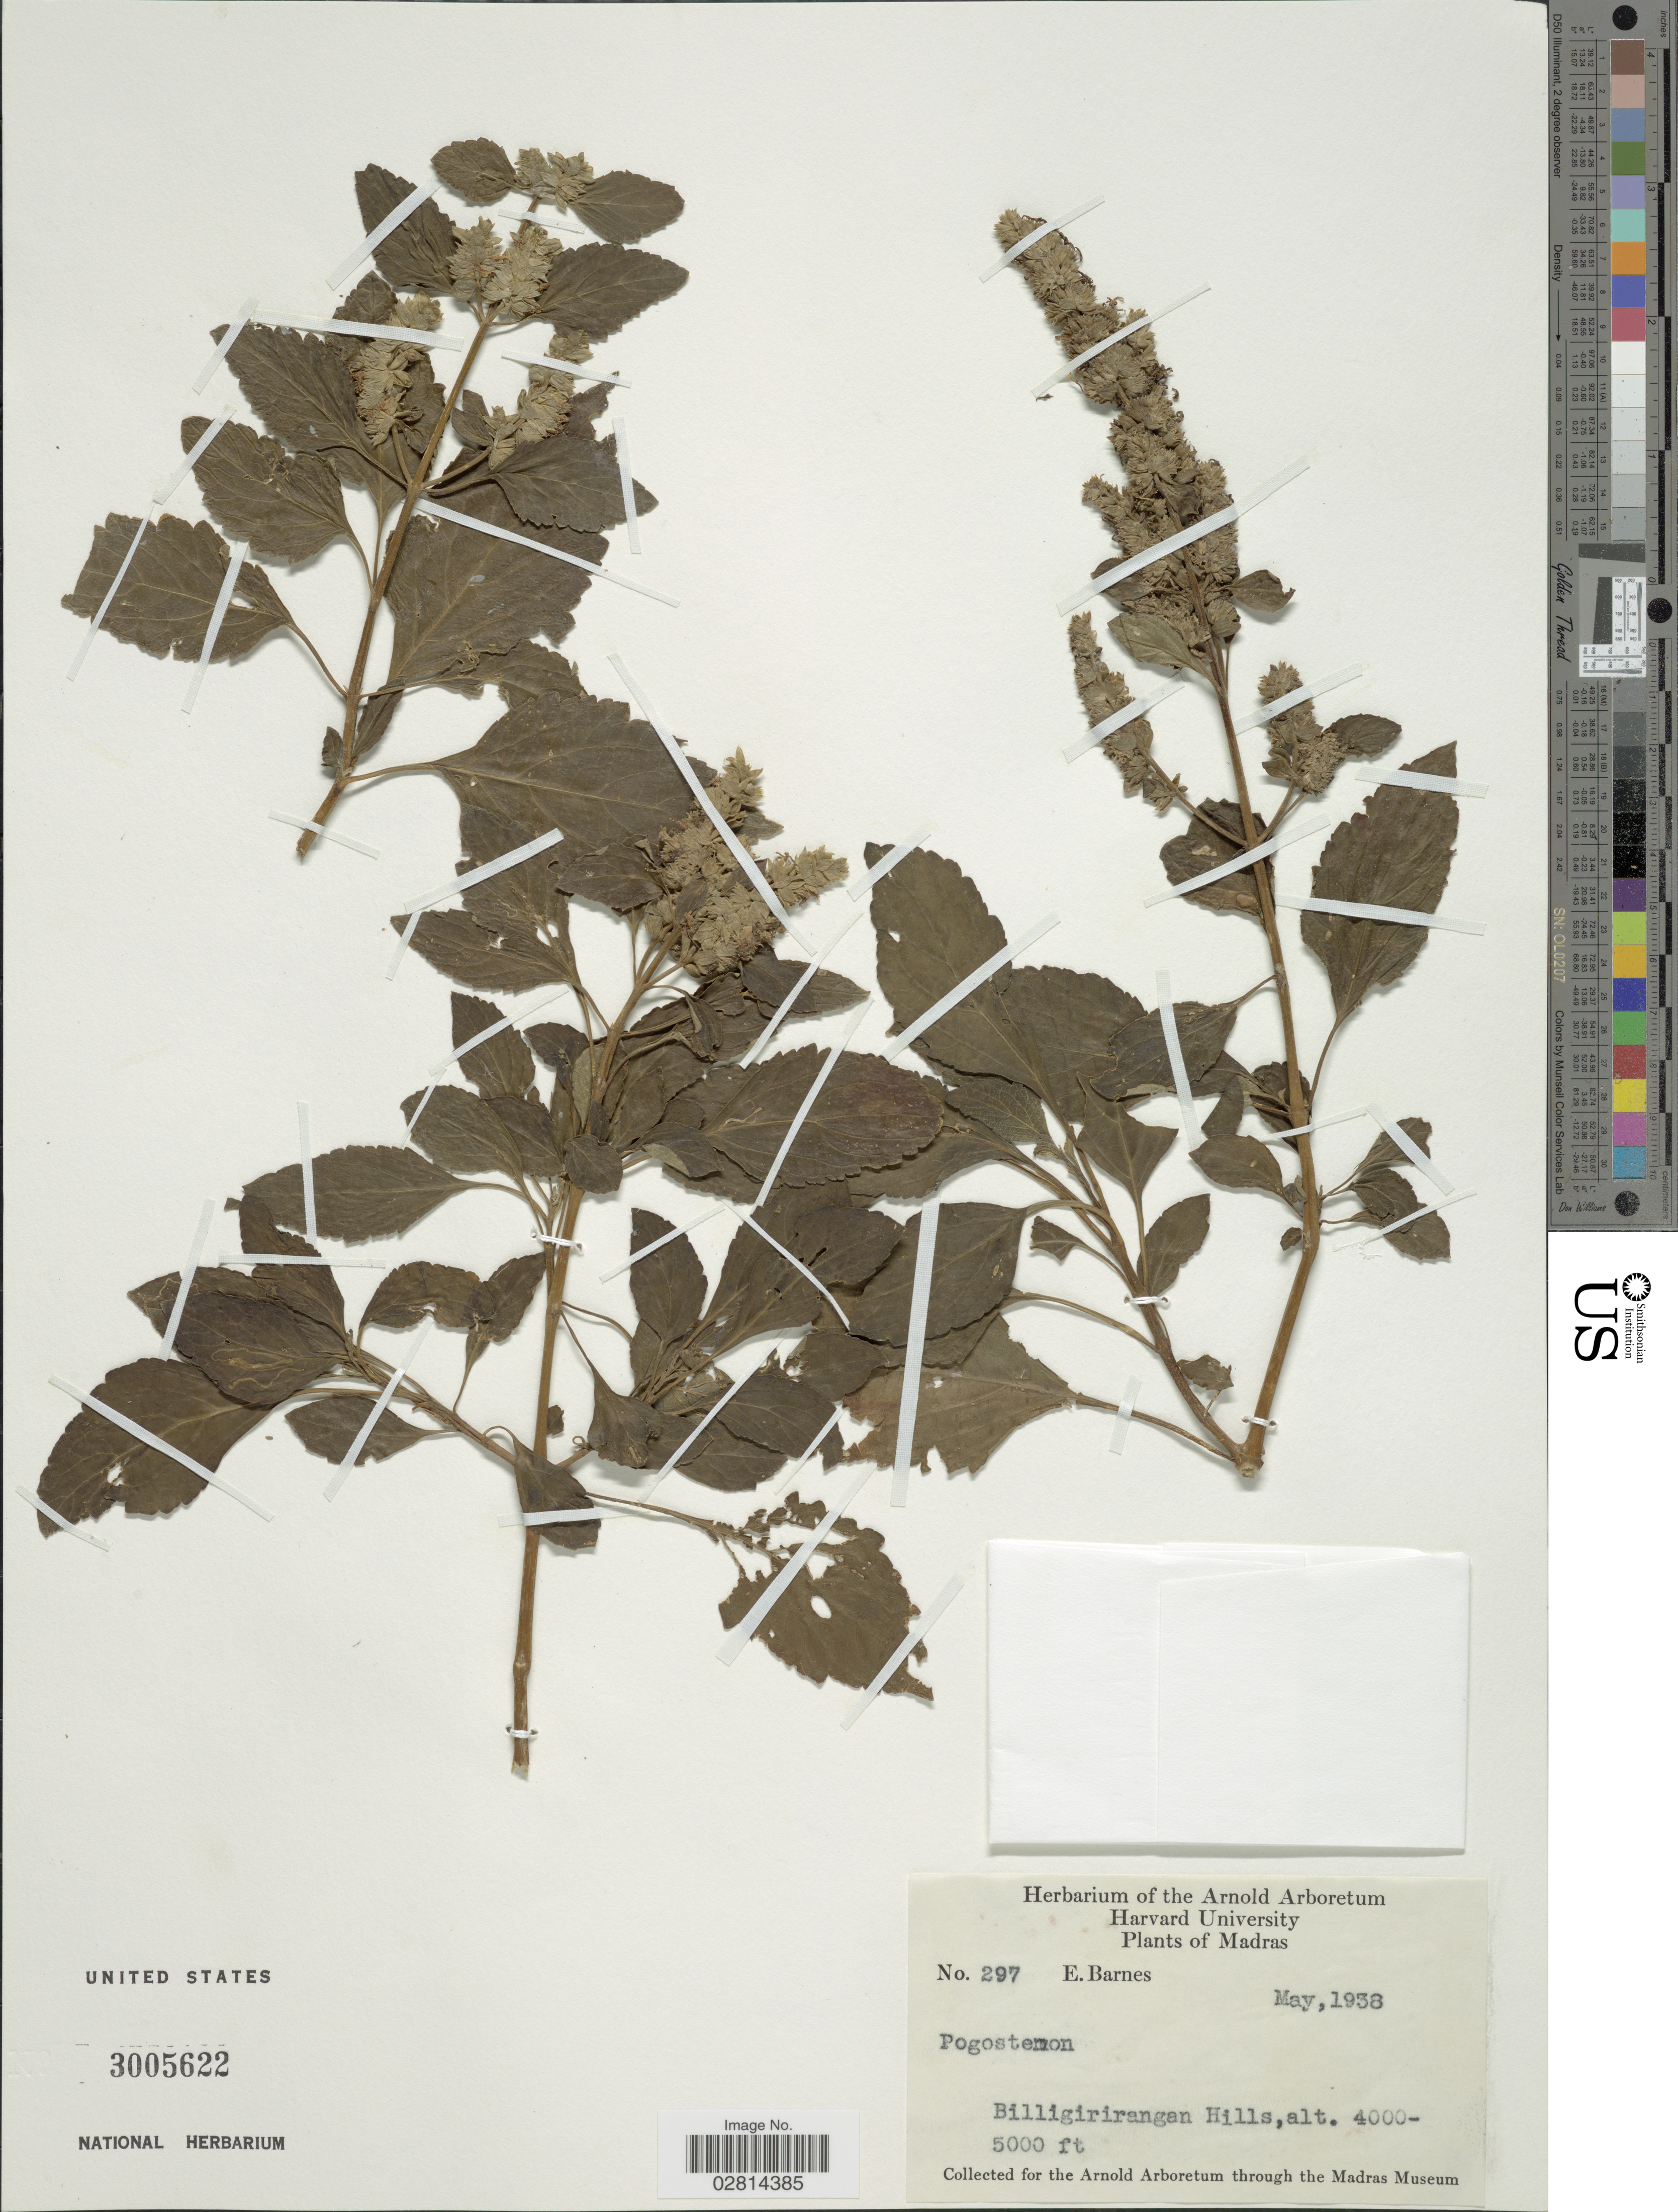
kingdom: Plantae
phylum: Tracheophyta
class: Magnoliopsida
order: Lamiales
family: Lamiaceae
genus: Pogostemon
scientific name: Pogostemon sp.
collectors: E. Barnes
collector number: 297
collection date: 1938-05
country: India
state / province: Tamil Nadu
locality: Madras. Billigirirangan Hills.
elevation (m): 1219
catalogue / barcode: US 3005622